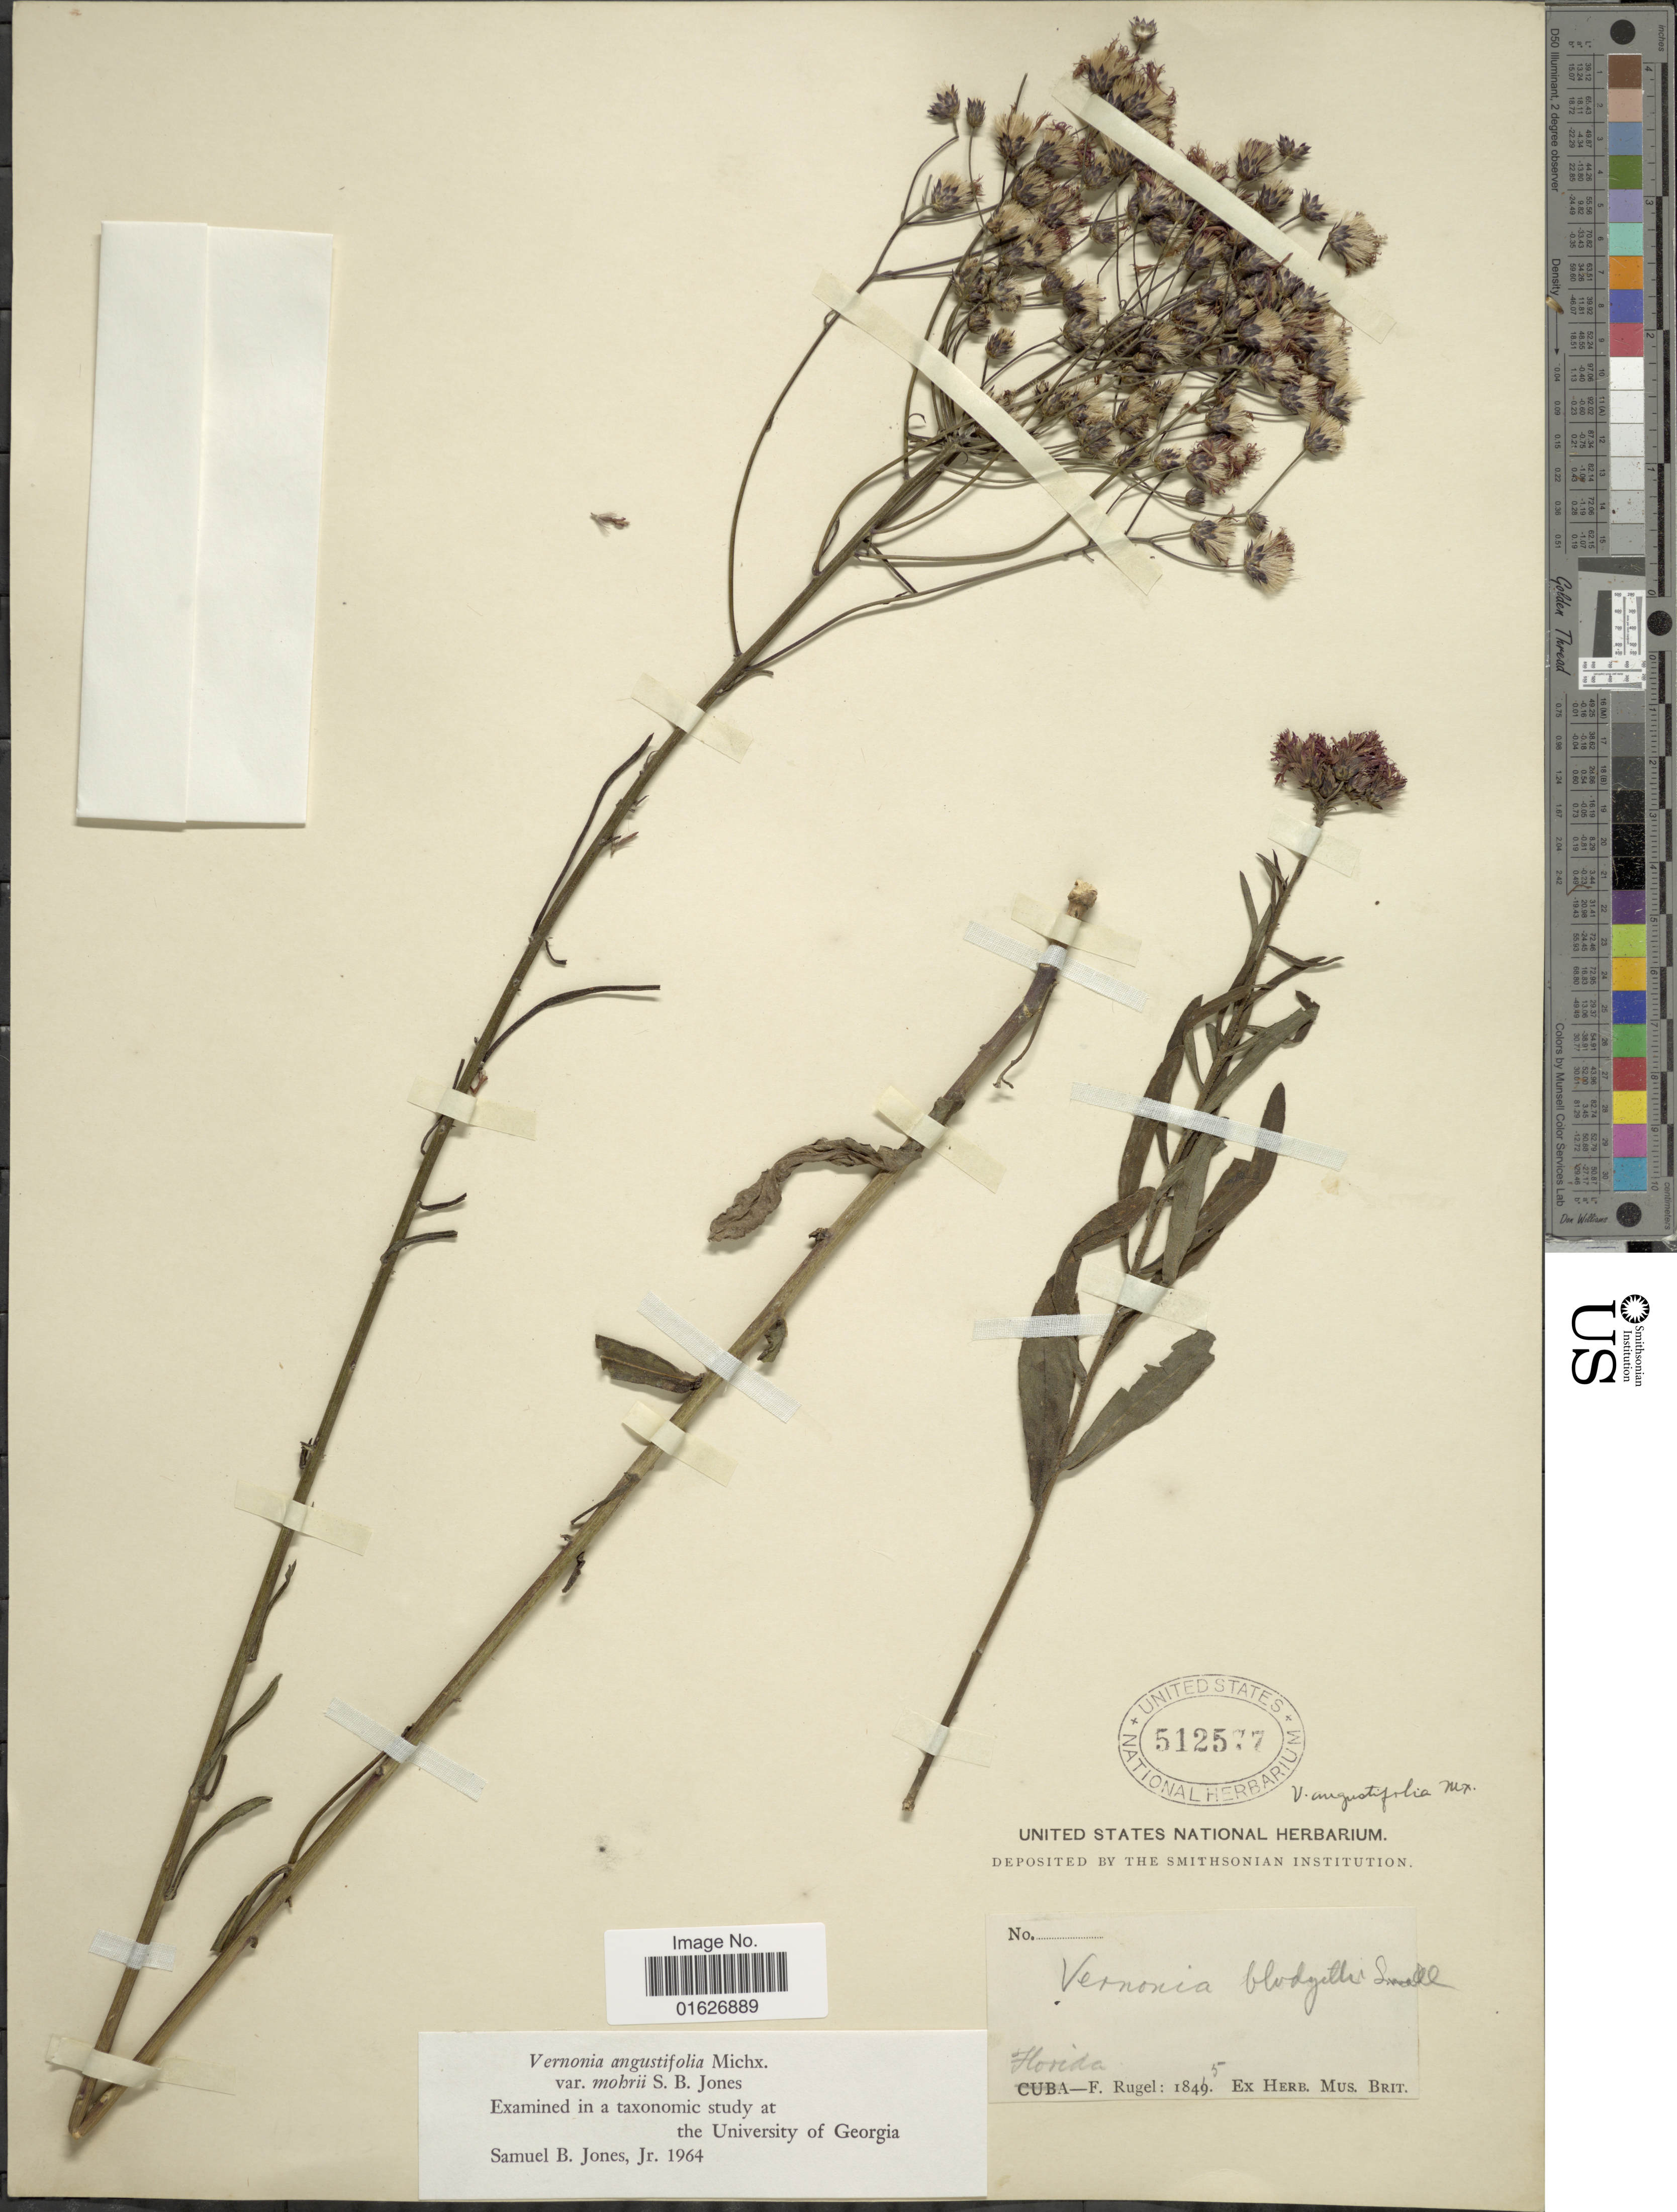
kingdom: Plantae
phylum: Tracheophyta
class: Magnoliopsida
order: Asterales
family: Asteraceae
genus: Vernonia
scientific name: Vernonia angustifolia var. mohrii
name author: S.B. Jones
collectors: F. Rugel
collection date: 1845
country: United States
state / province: Florida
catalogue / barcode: US 512577